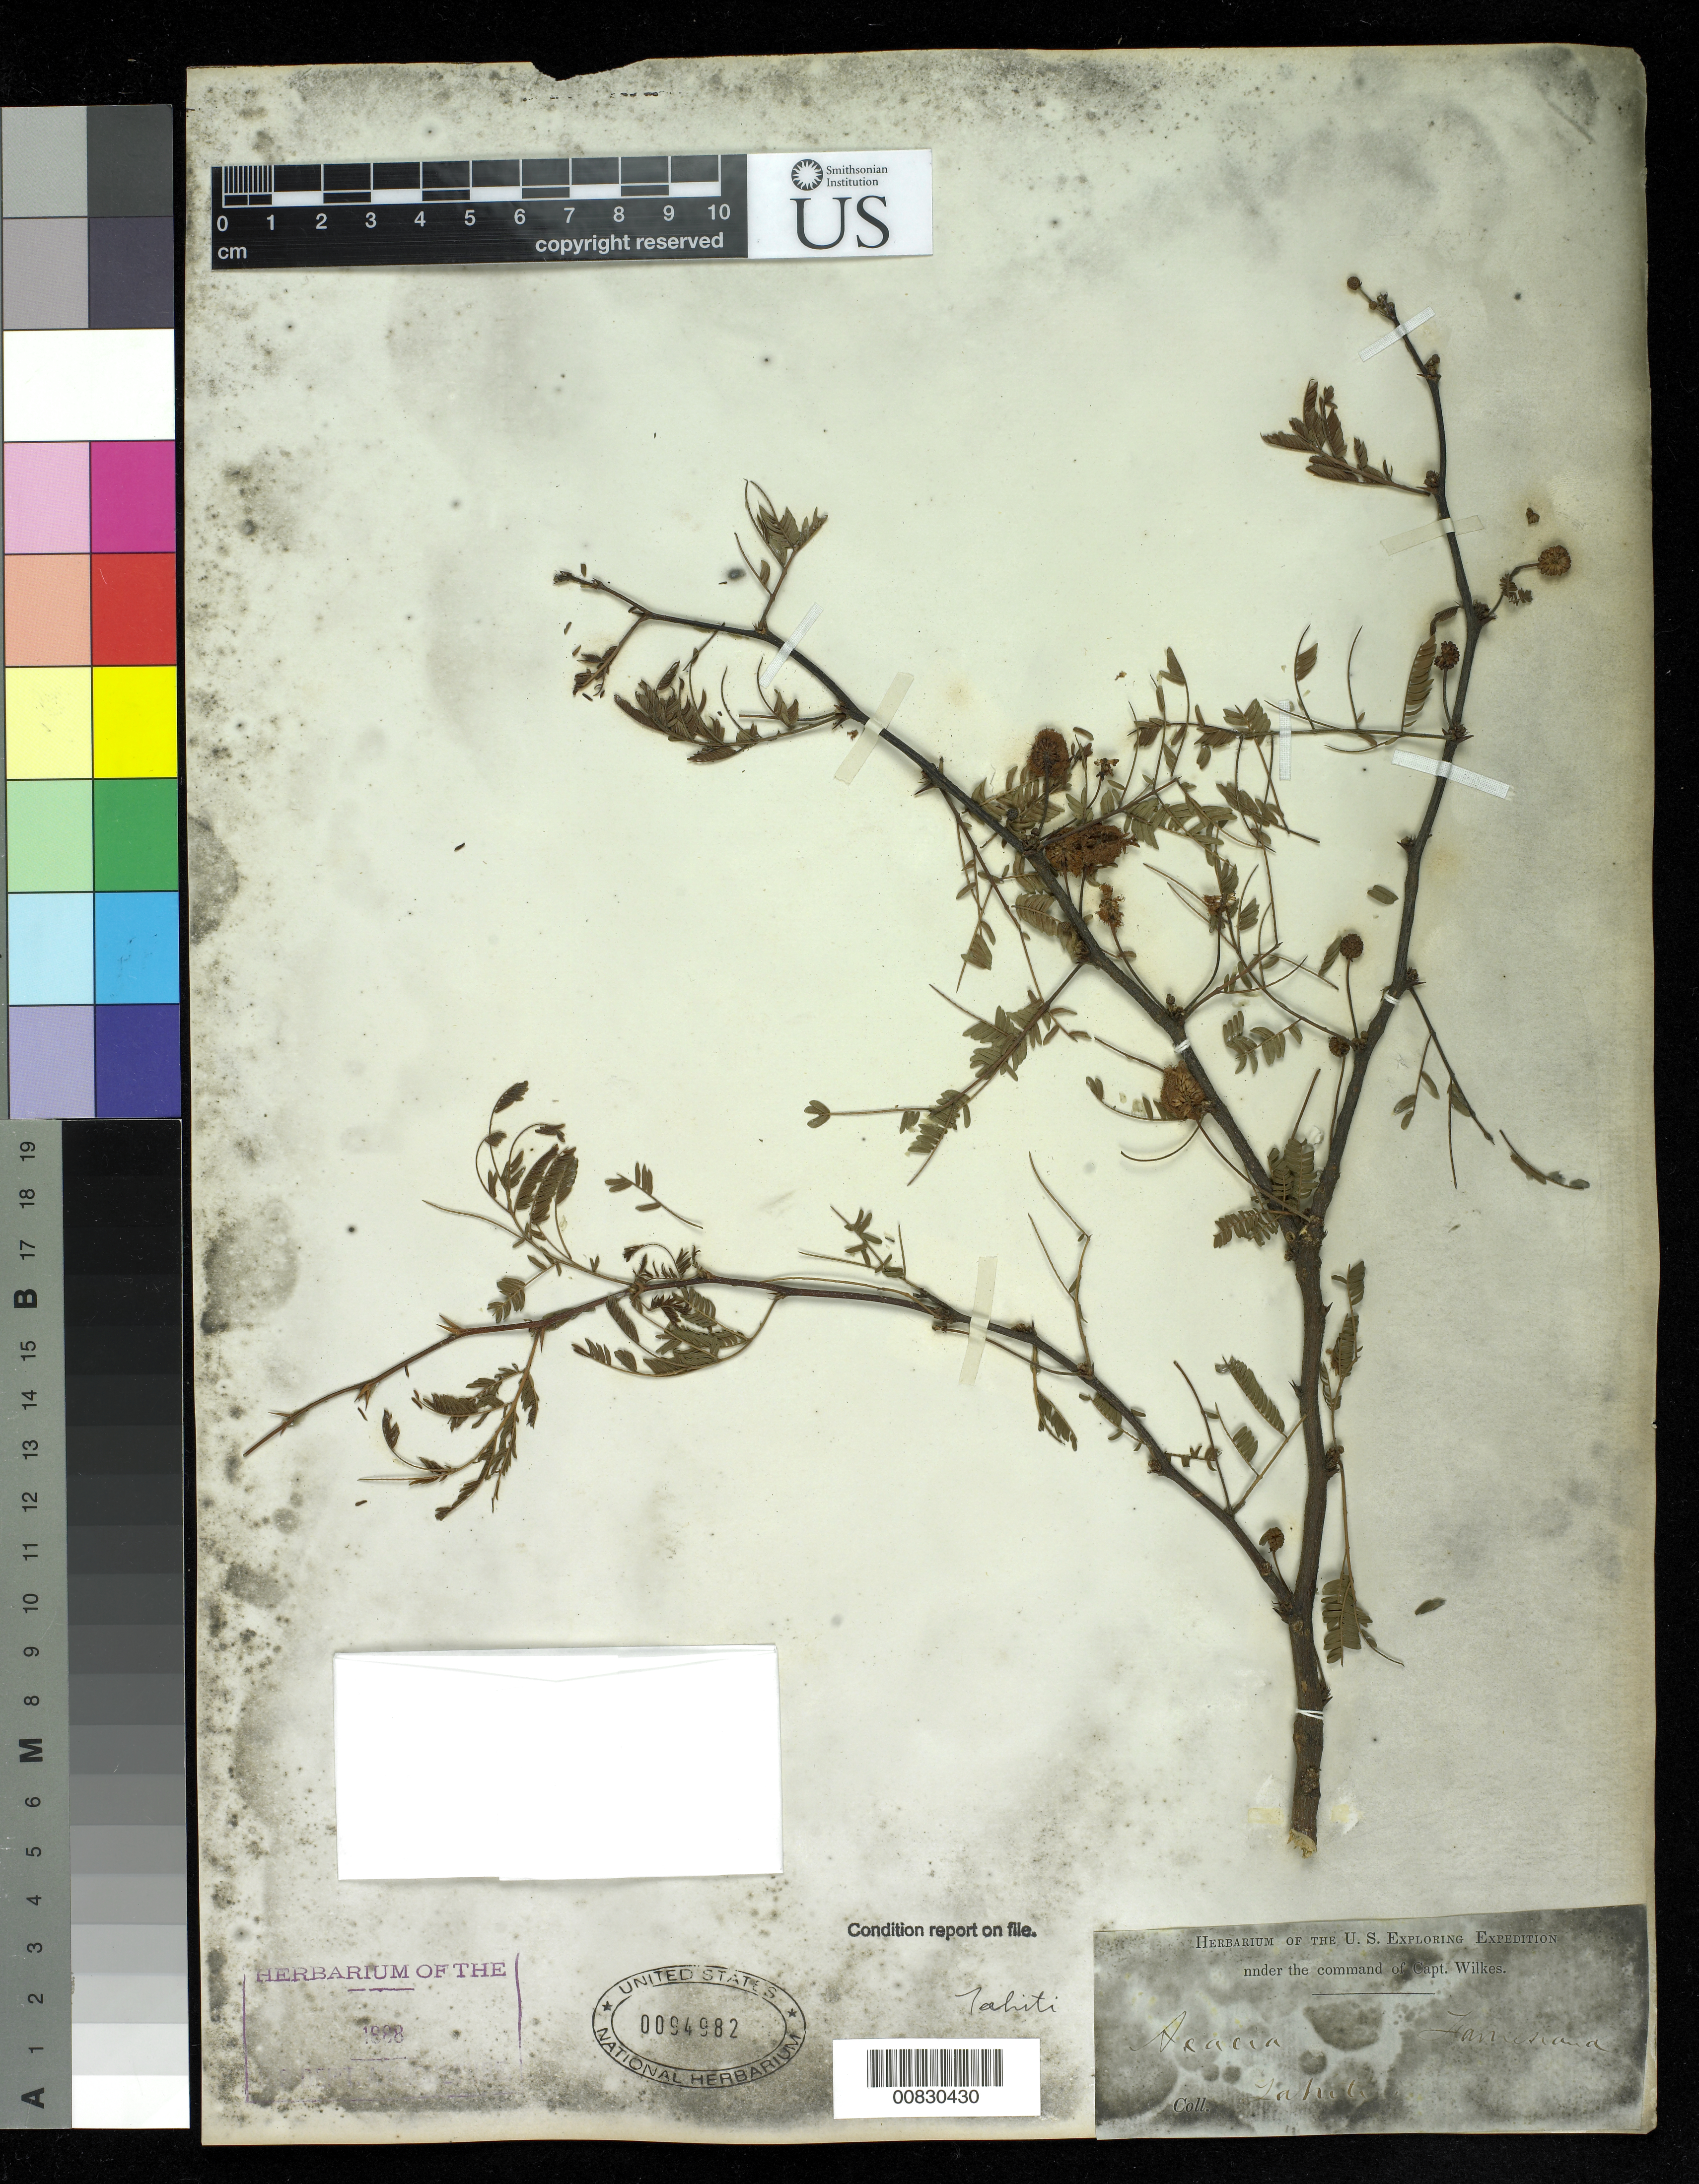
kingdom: Plantae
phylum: Tracheophyta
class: Magnoliopsida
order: Fabales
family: Fabaceae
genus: Vachellia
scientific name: Vachellia farnesiana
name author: (L.) Wight & Arn.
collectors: Wilkes Explor. Exped.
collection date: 1838/1842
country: French Polynesia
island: Tahiti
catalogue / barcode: US 94982